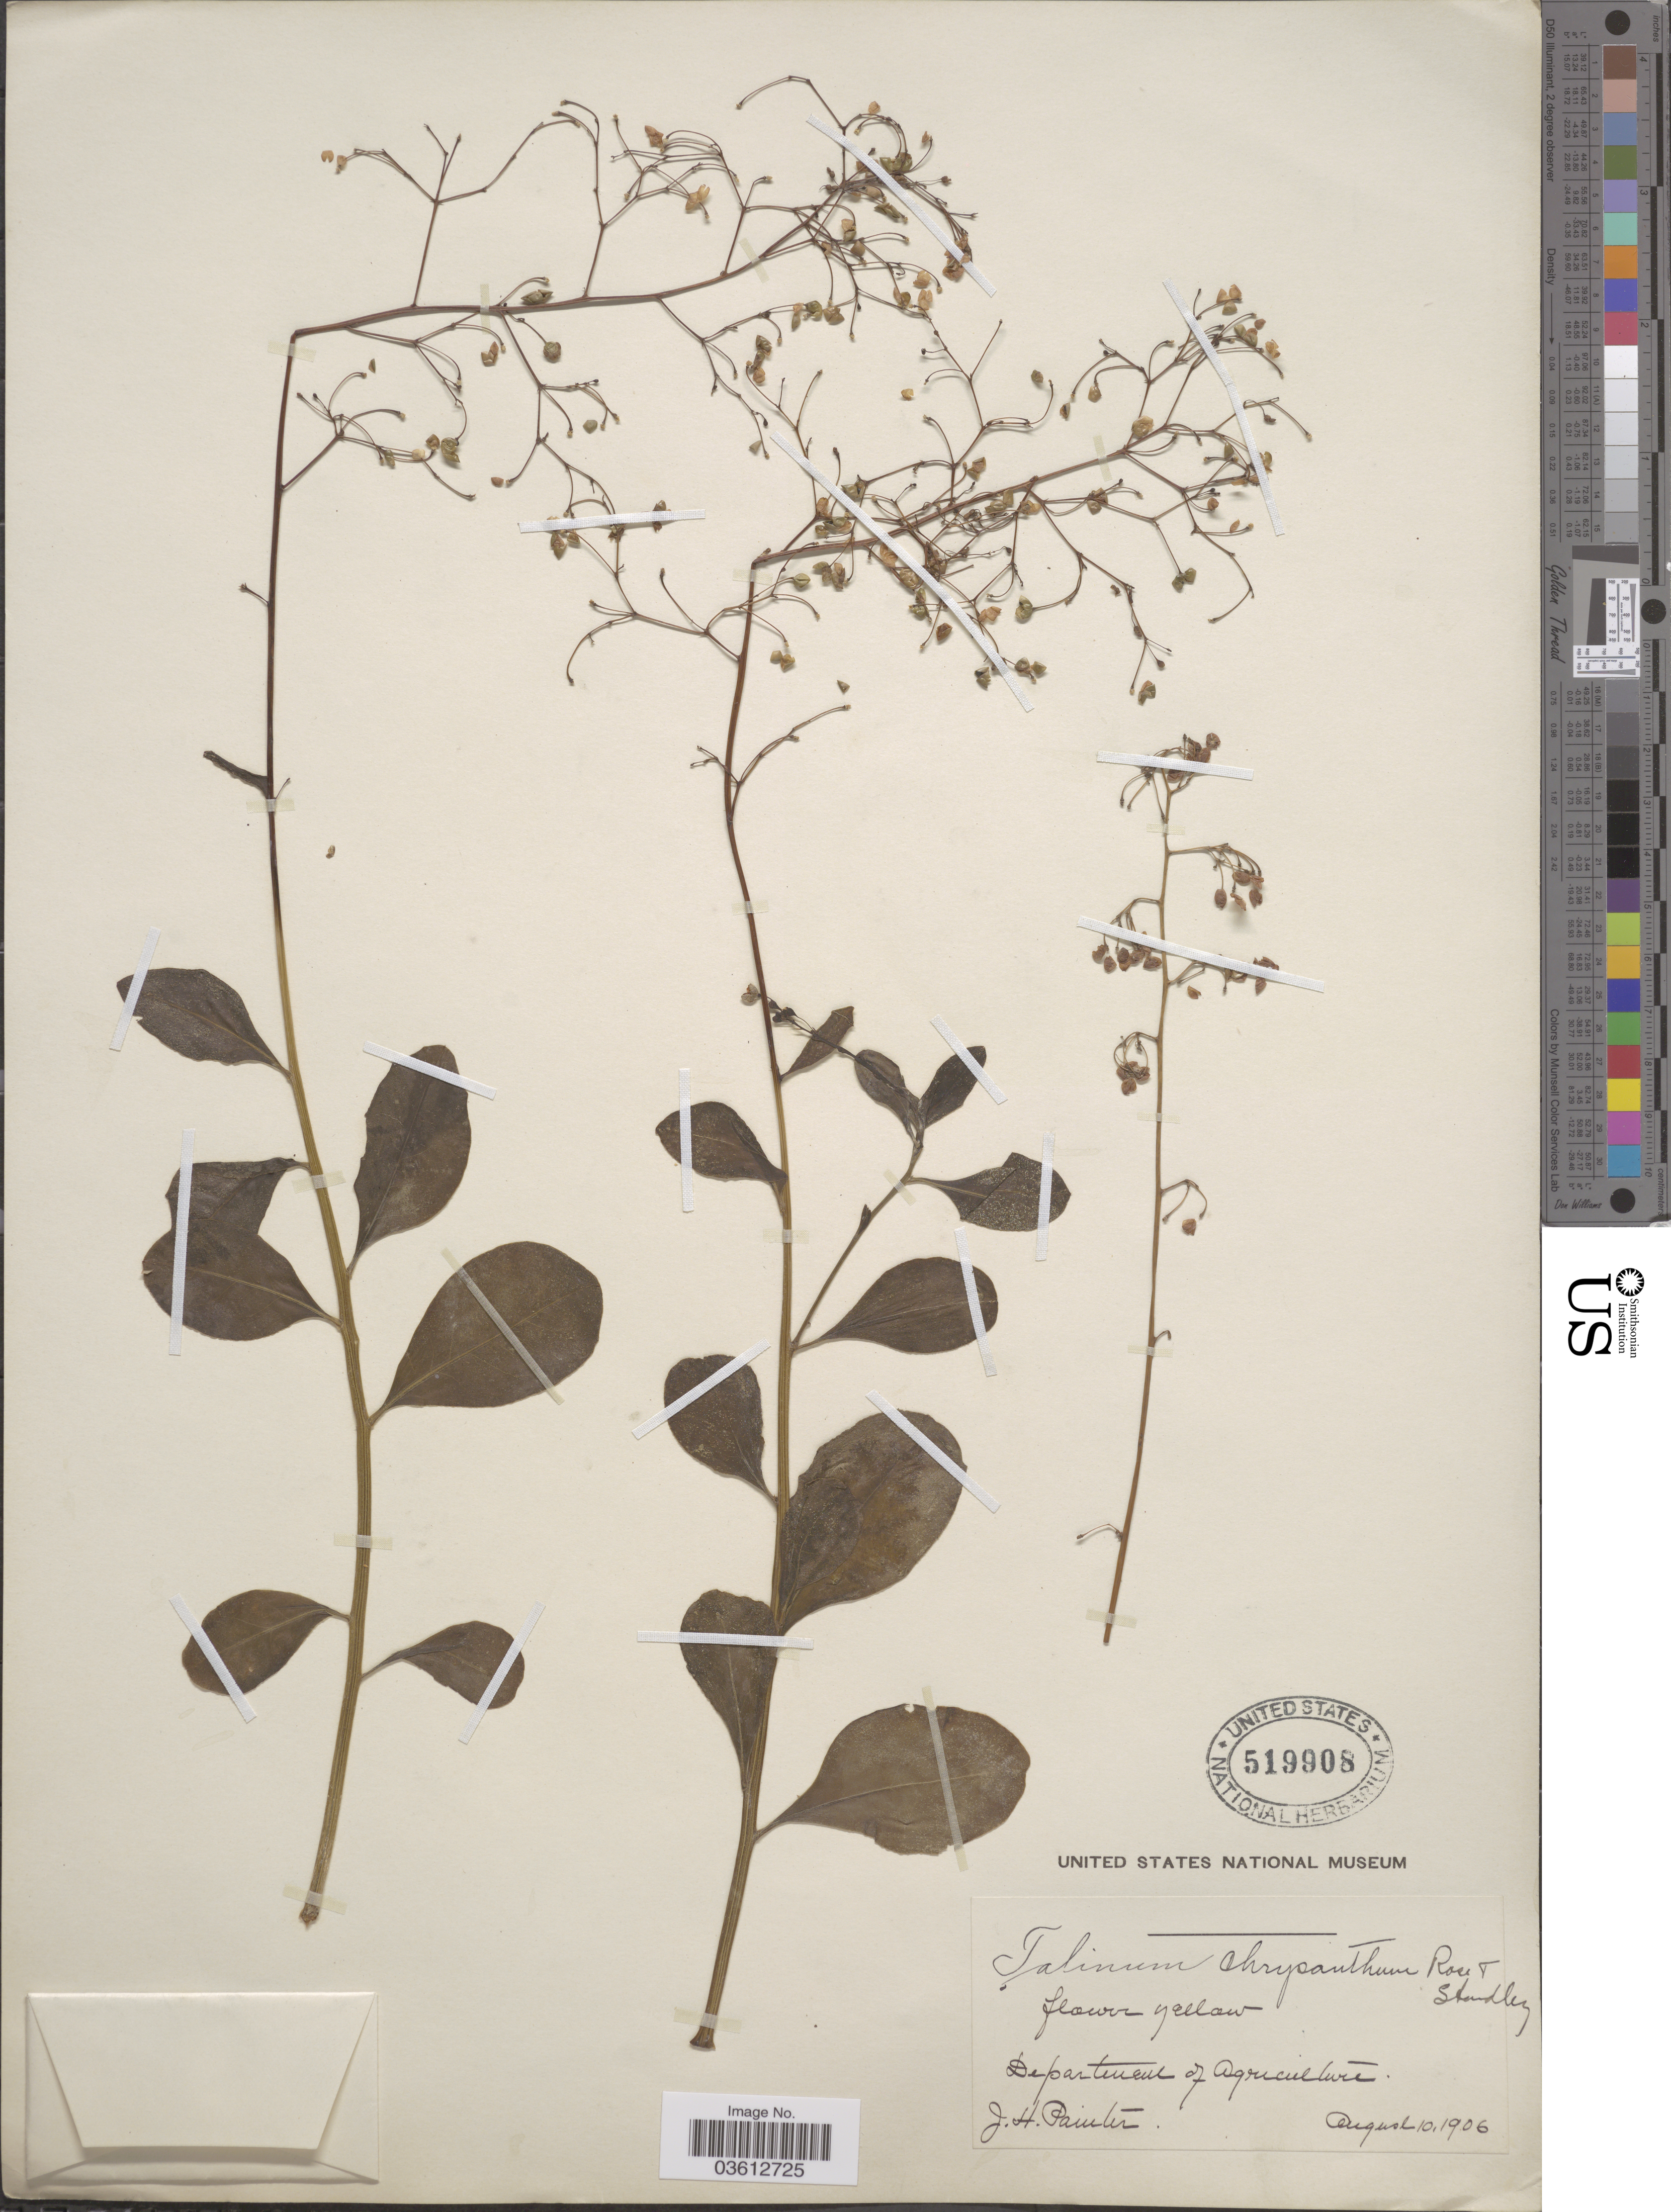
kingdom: Plantae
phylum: Tracheophyta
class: Magnoliopsida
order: Caryophyllales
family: Talinaceae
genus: Talinum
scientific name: Talinum chrysanthum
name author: Rose & Standl.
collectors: J. H. Painter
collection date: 1906-08-10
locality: Department of Agriculture.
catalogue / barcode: US 519908